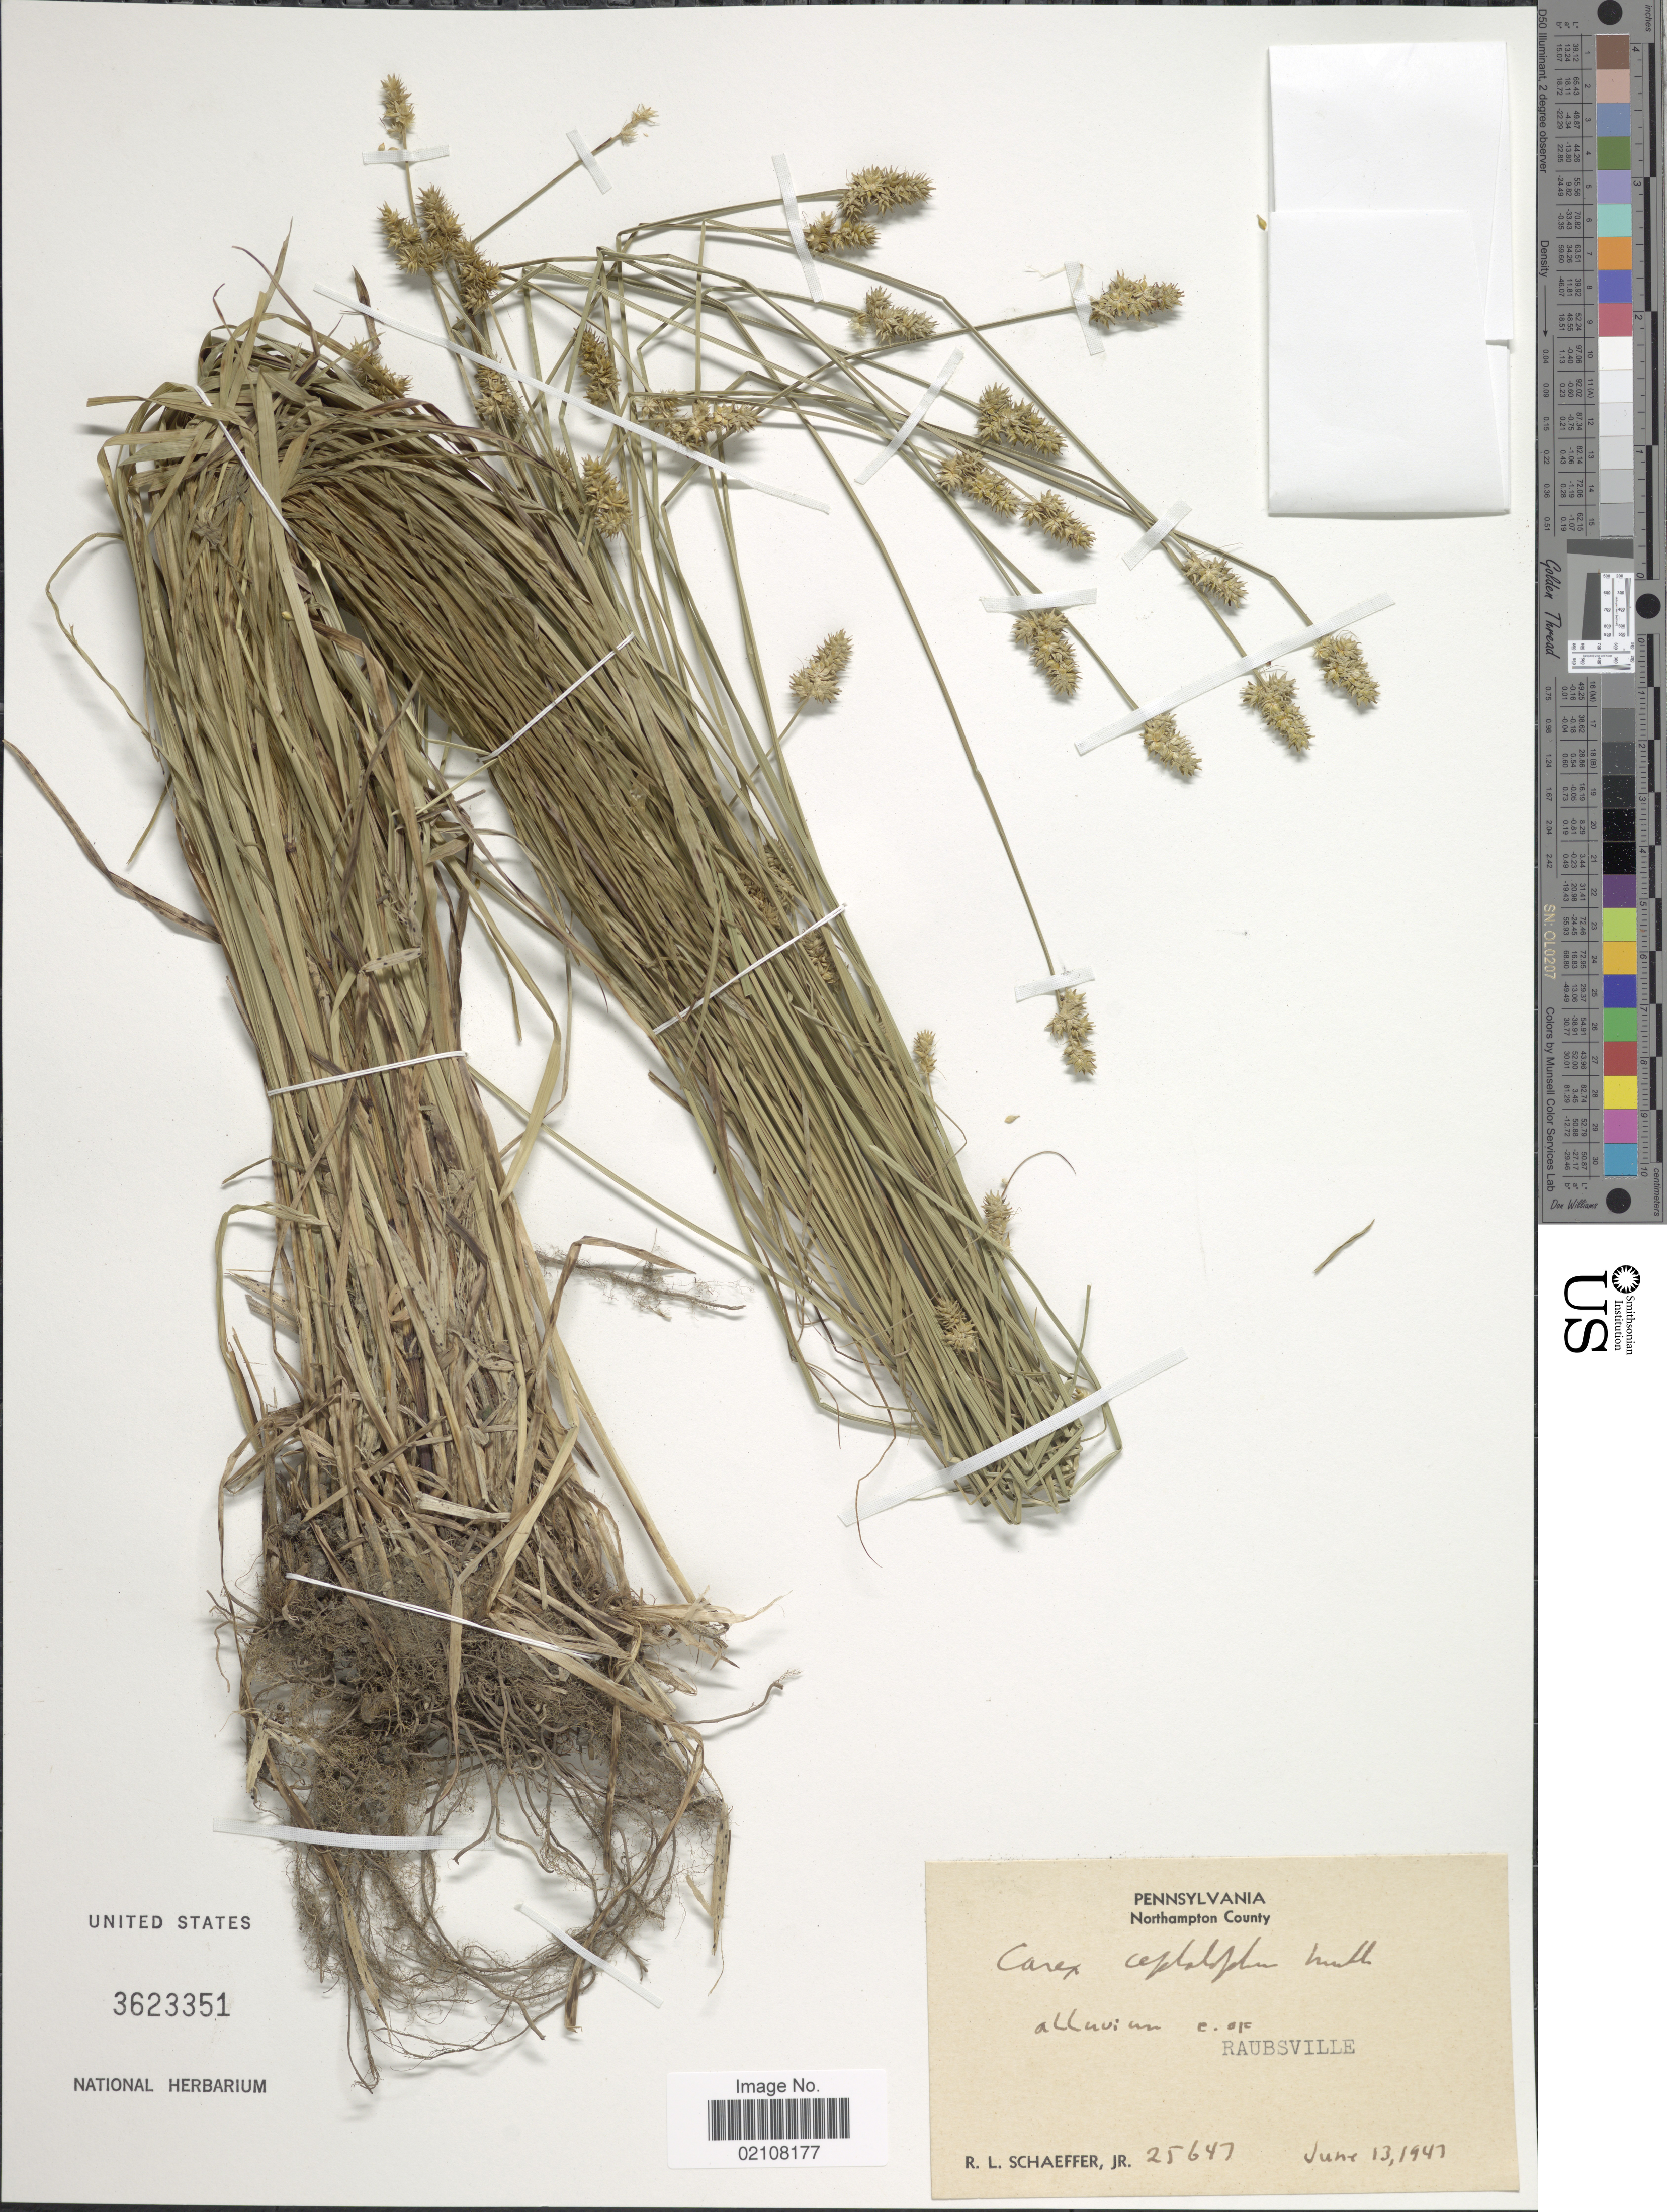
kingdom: Plantae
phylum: Tracheophyta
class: Liliopsida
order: Poales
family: Cyperaceae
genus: Carex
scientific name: Carex cephalophora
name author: Muhl. ex Willd.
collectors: R. L. Schaeffer Jr.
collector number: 25647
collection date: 1947-06-13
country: United States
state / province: Pennsylvania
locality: Northampton County, Raubsville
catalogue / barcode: US 3623351